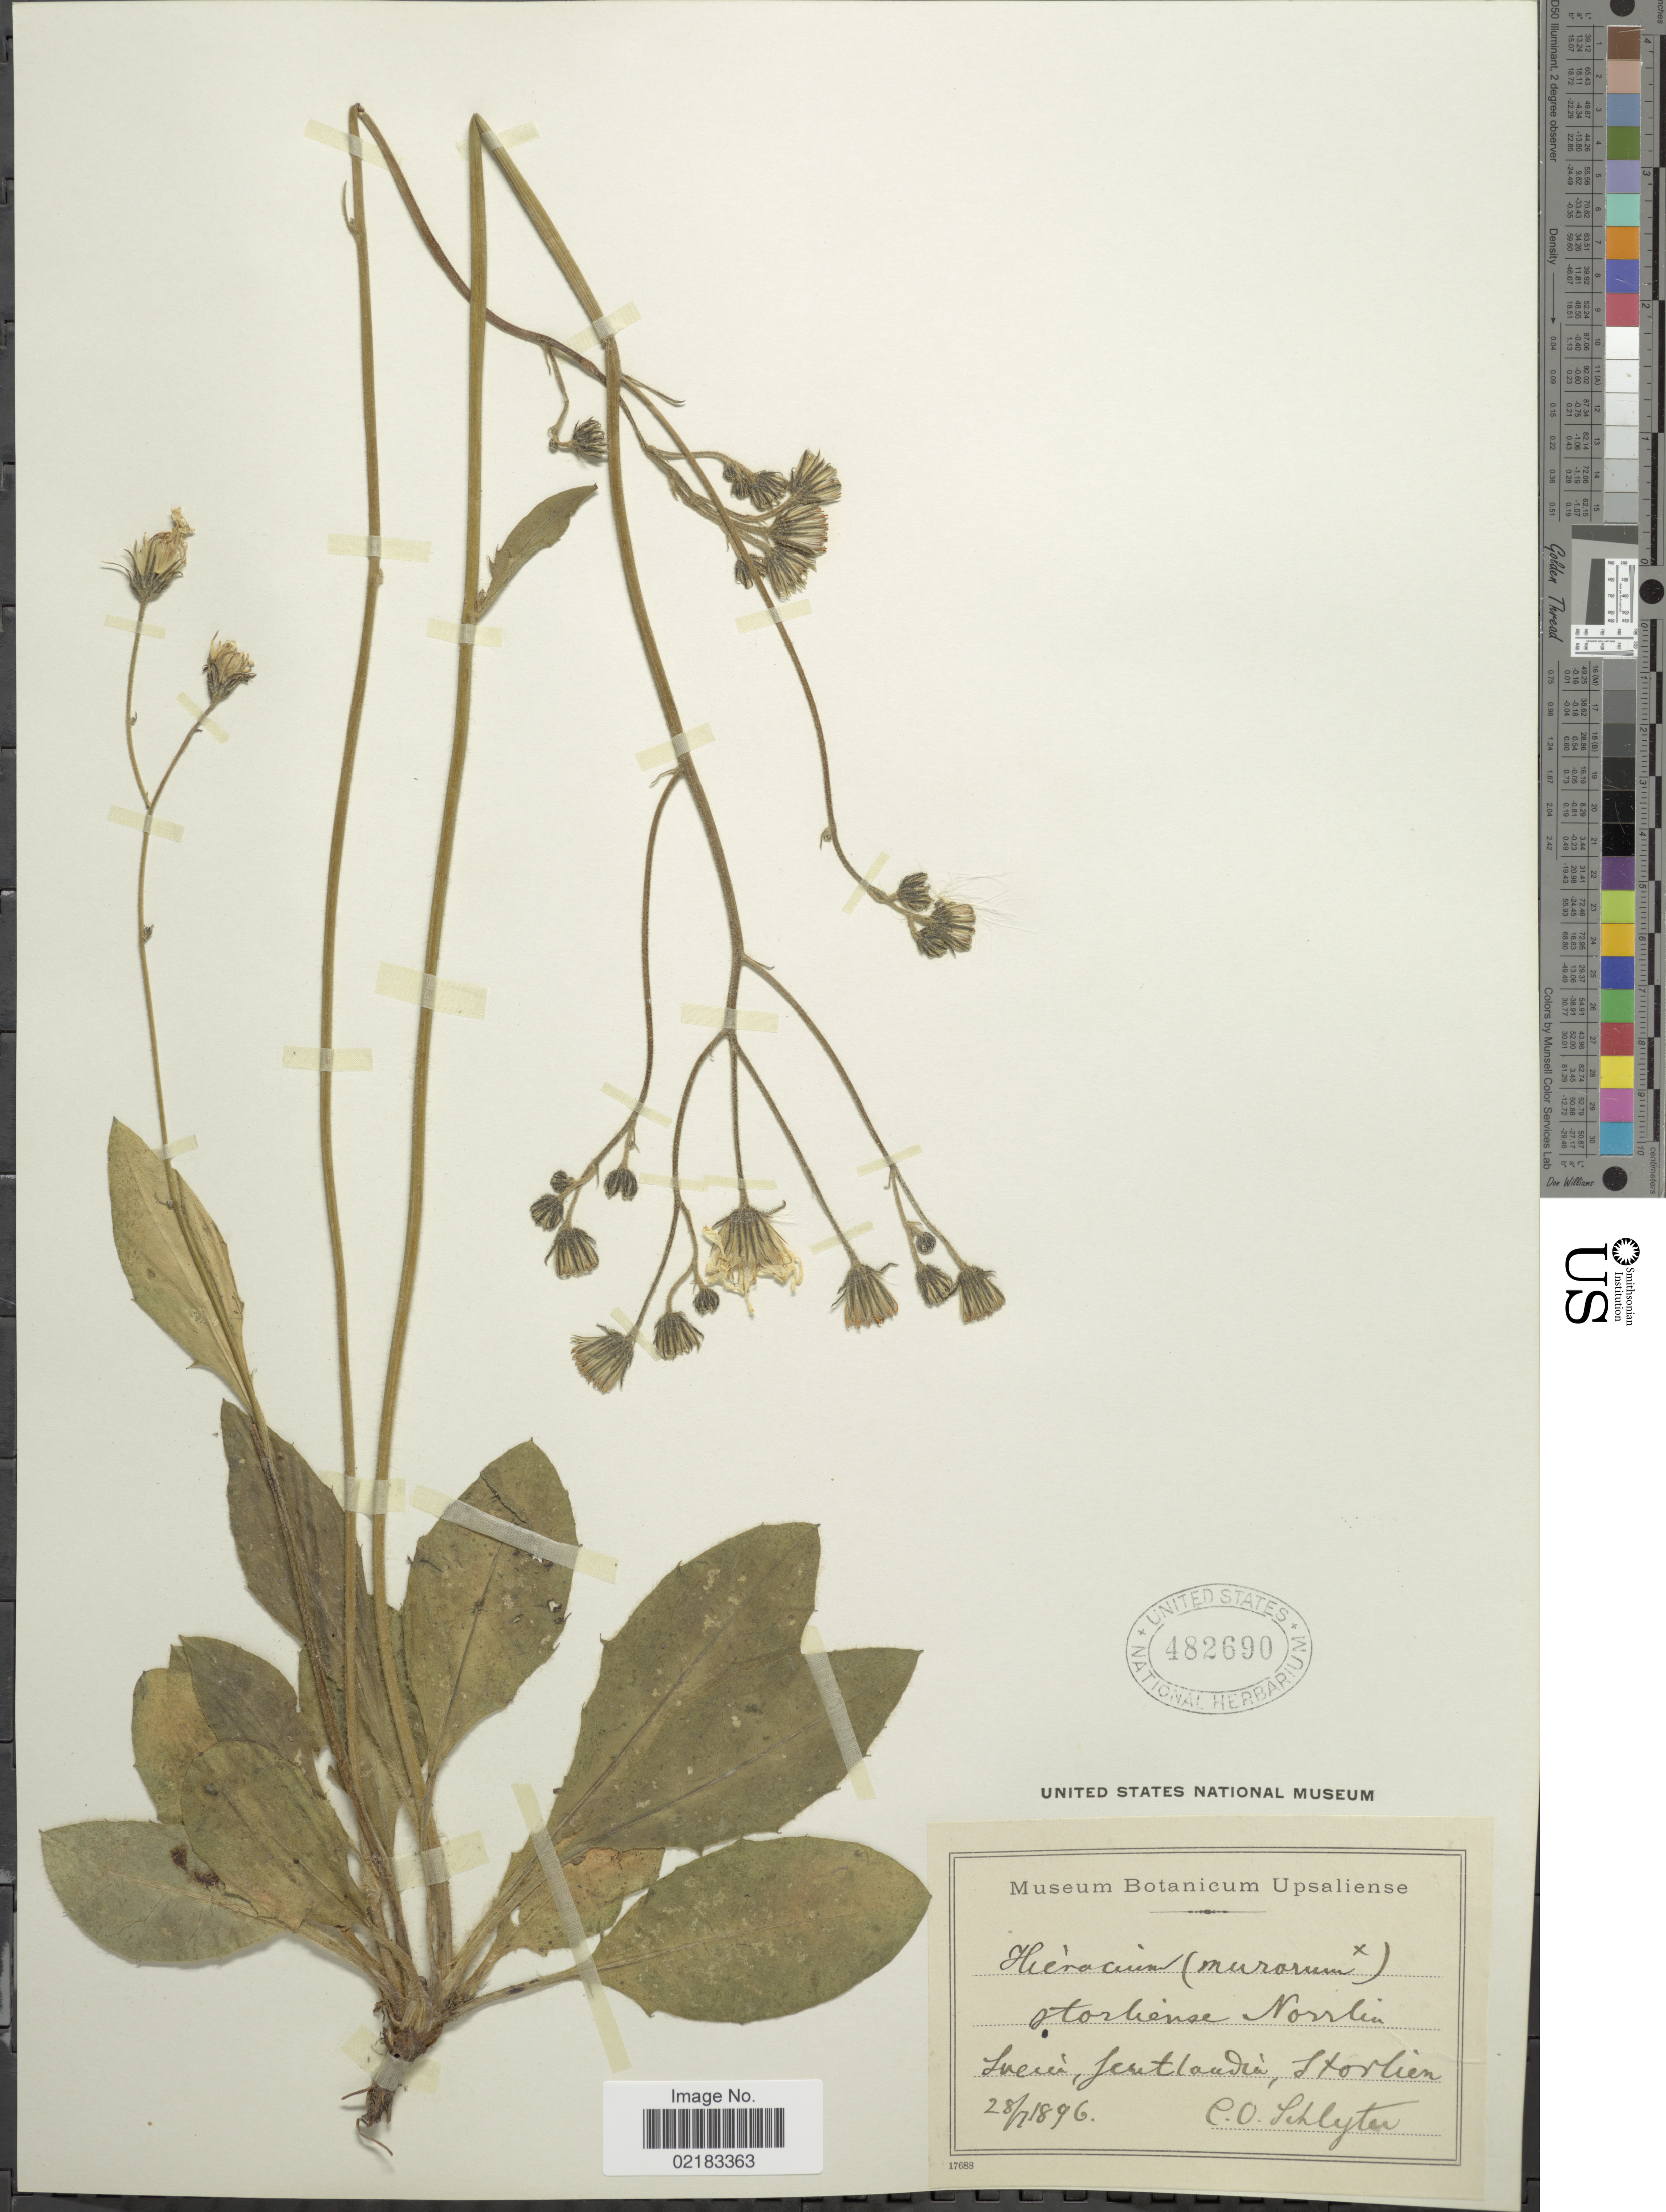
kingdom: Plantae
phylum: Tracheophyta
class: Magnoliopsida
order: Asterales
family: Asteraceae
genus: Hieracium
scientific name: Hieracium murorum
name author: L.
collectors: C. Schlyter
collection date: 1896-07-28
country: Sweden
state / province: Jämtland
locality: Suecia: Jemtlandia, Storlien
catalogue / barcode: US 482690